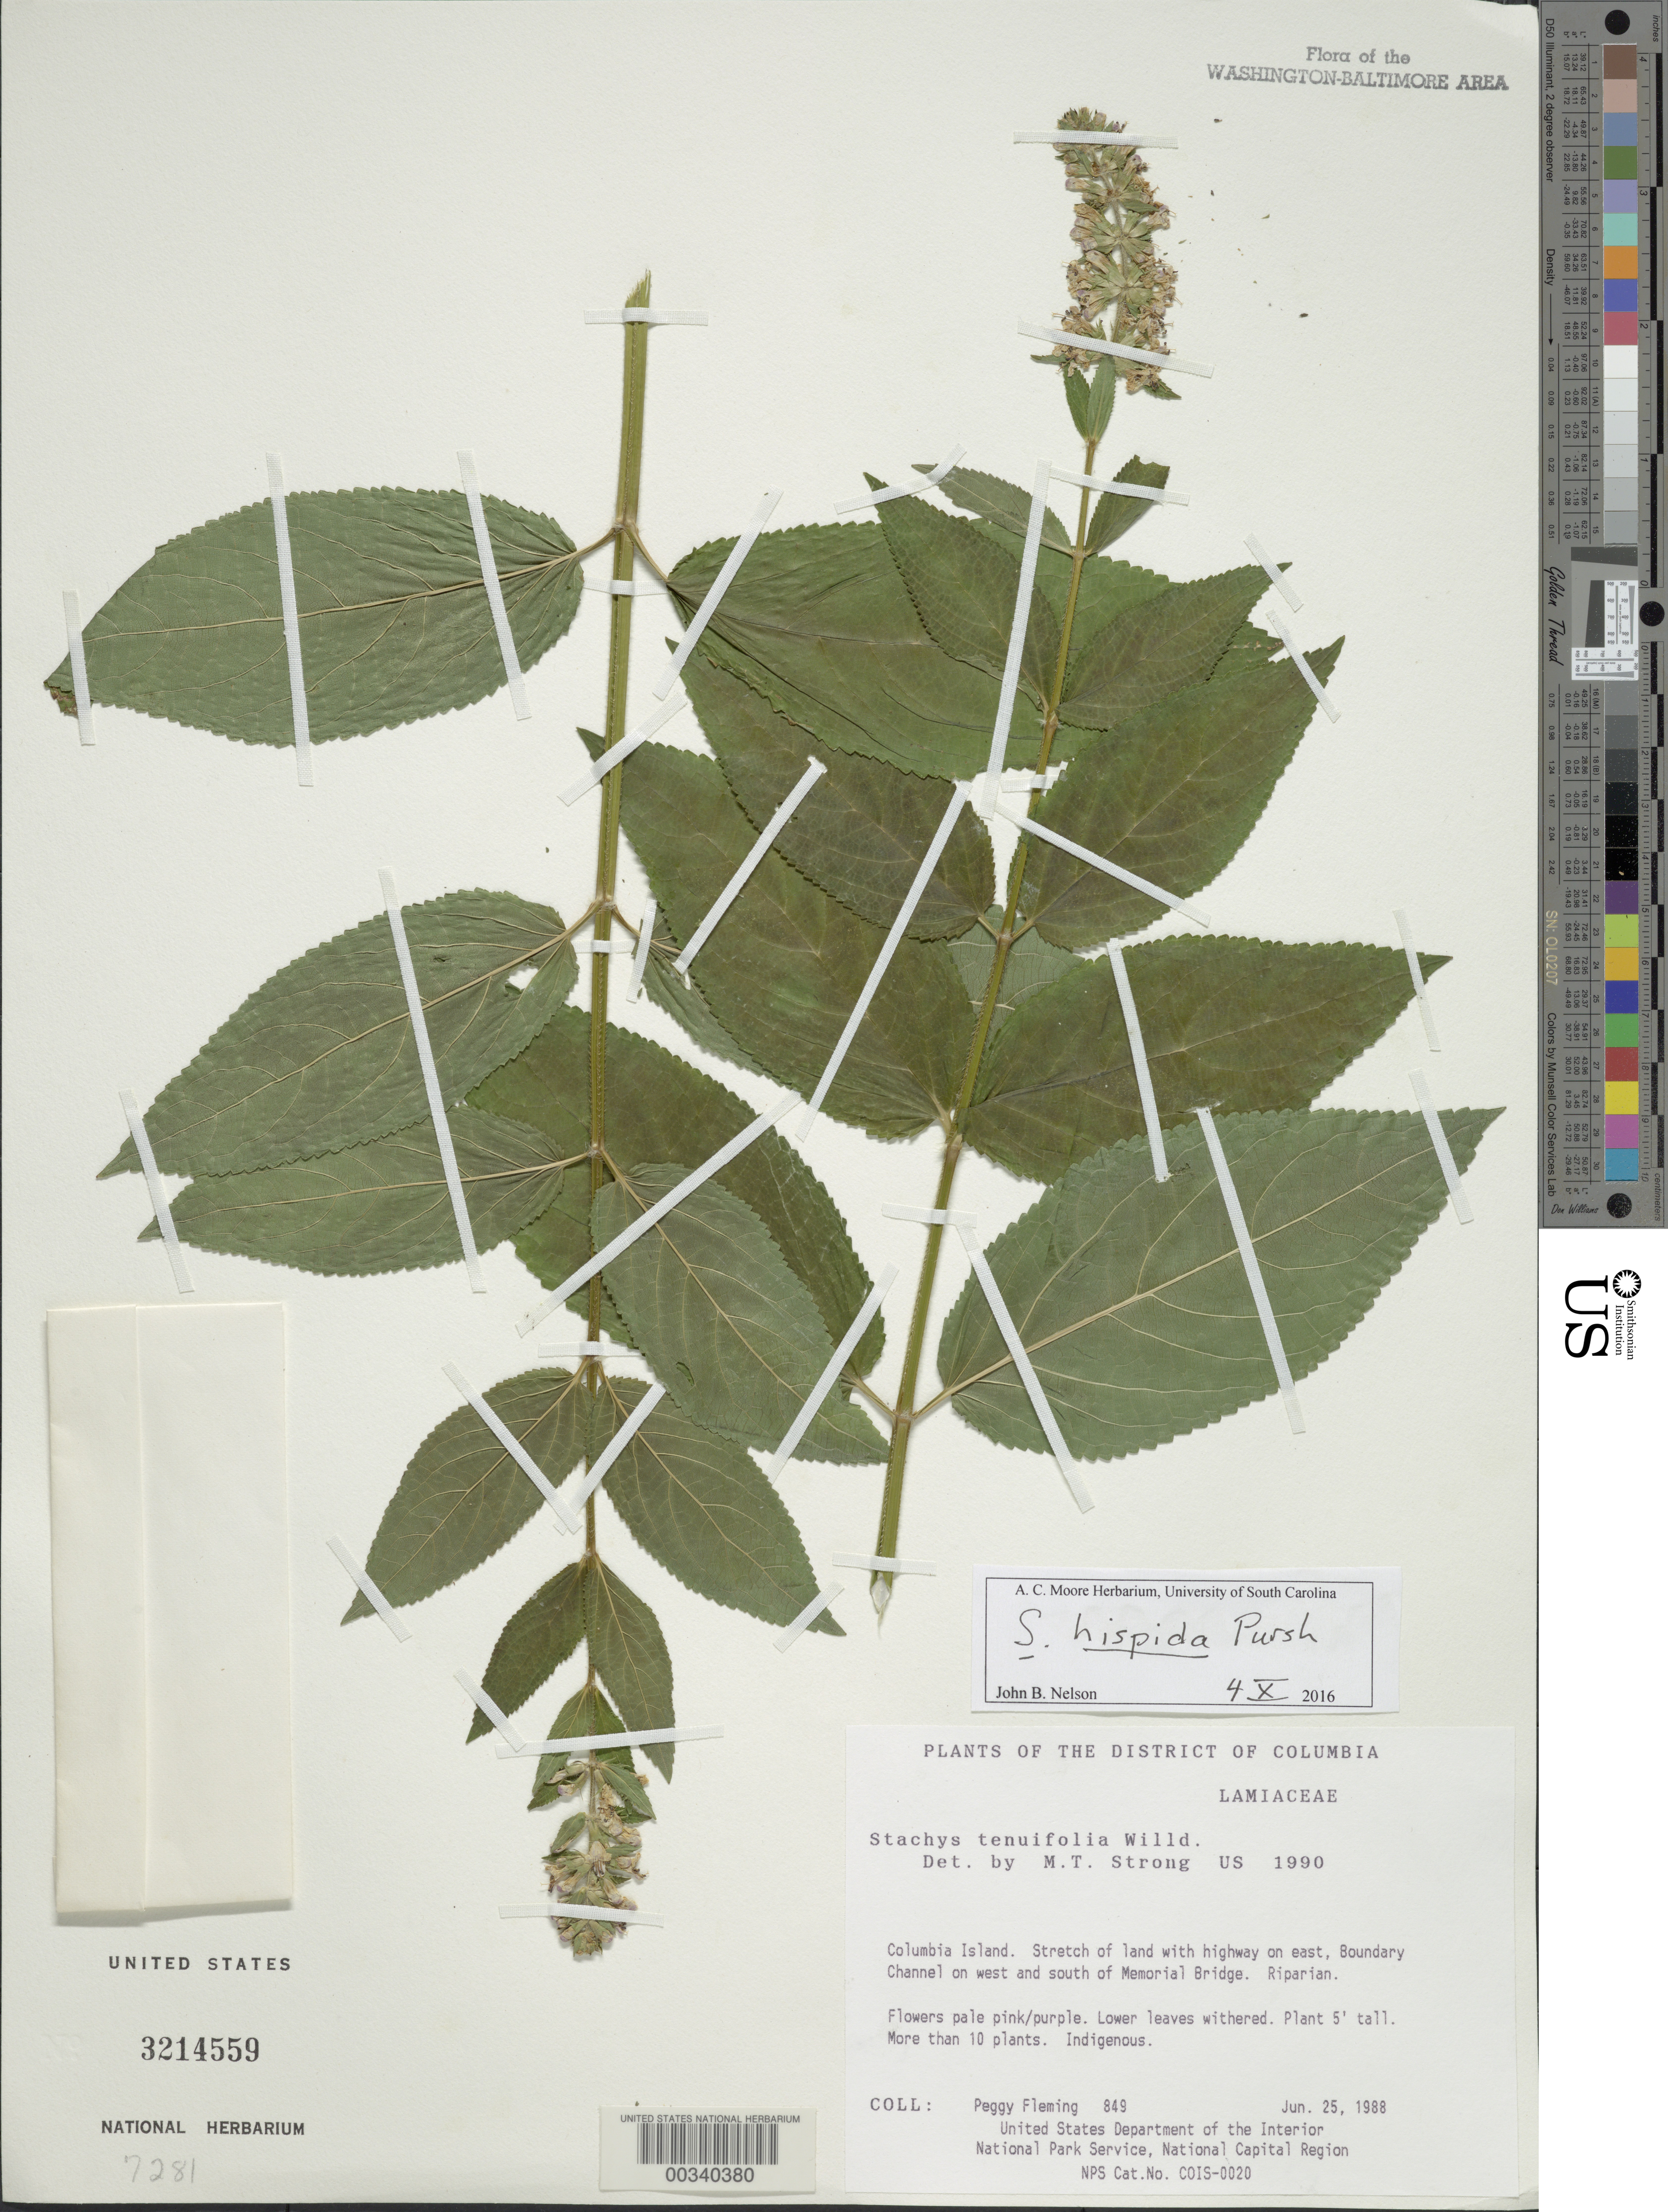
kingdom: Plantae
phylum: Tracheophyta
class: Magnoliopsida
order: Lamiales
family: Lamiaceae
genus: Stachys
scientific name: Stachys hispida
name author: Pursh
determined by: Nelson, J. B.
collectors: P. Fleming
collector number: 849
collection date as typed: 25 Jun 1988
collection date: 1988-06-25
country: United States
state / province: District of Columbia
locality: Columbia Island, E of Highway, Boundary Channel on W and S of Memorial Bridge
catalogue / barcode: US 3214559